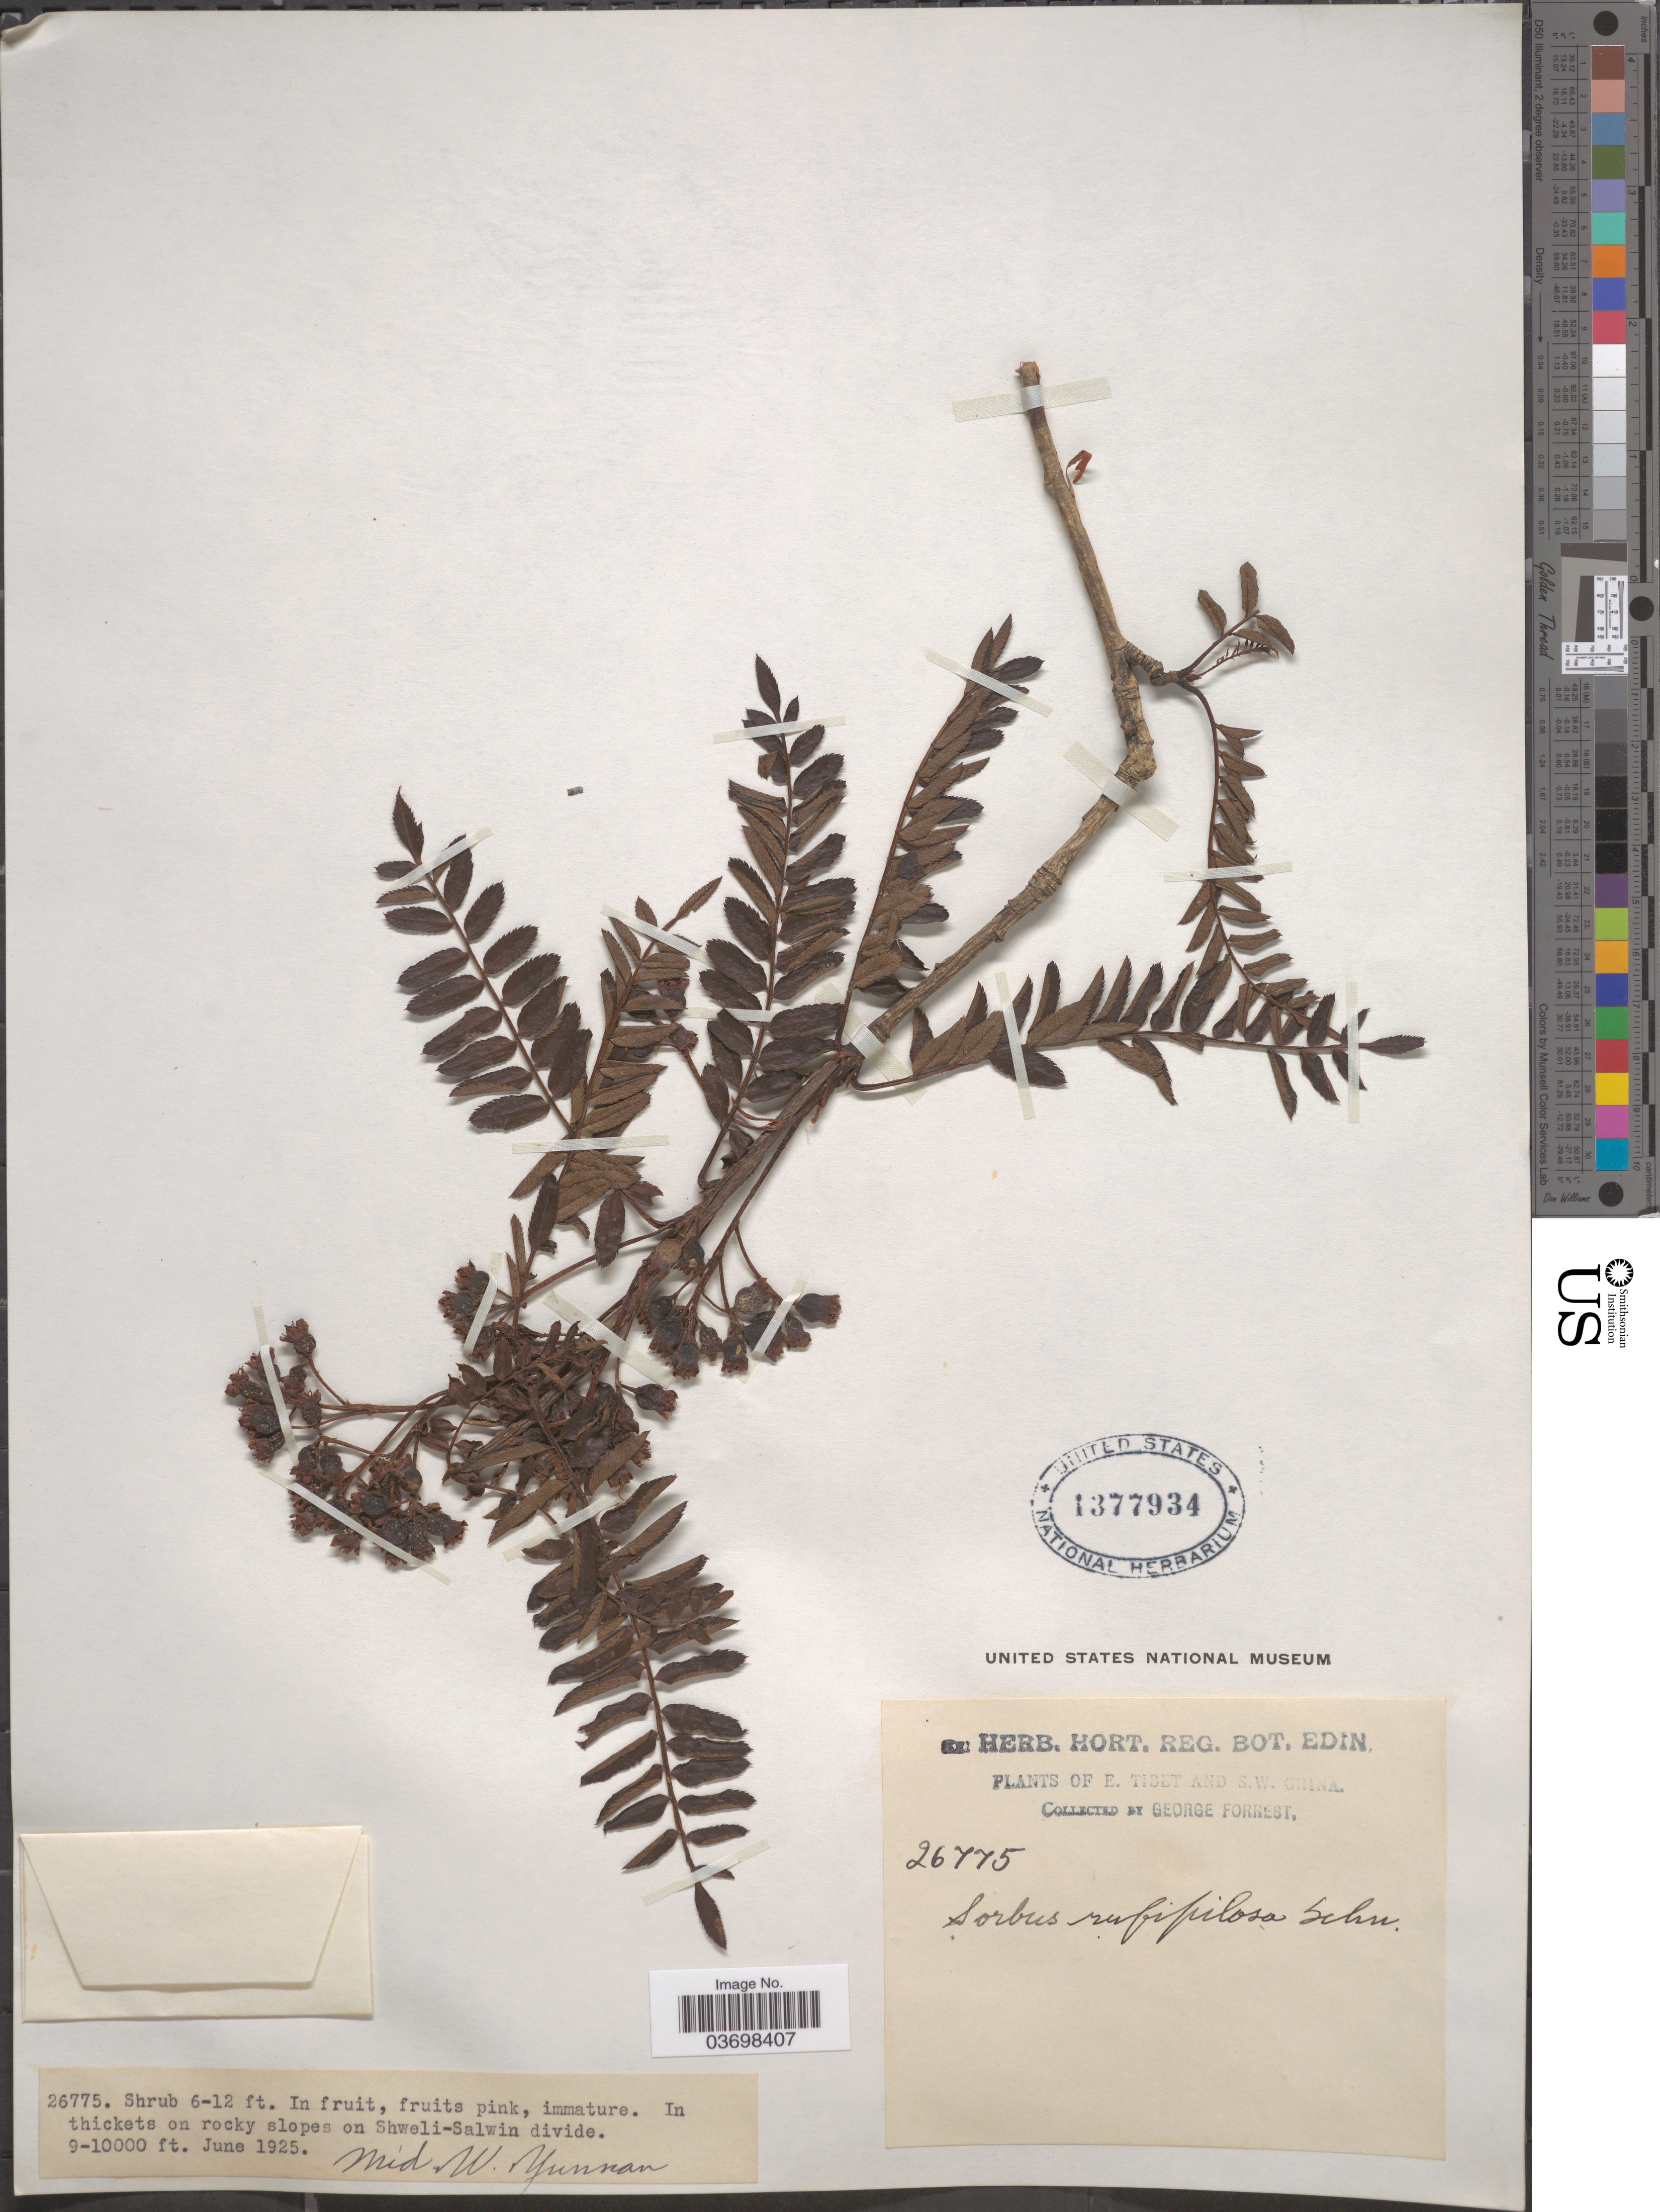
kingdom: Plantae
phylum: Tracheophyta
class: Magnoliopsida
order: Rosales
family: Rosaceae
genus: Sorbus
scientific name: Sorbus rufopilosa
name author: C.K. Schneid.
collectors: G. Forrest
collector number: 26775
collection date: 1925-06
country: China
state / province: Yunnan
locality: S.W. China. On Shweli-Salwin divide. Mid W. Yunnan.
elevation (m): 2743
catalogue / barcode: US 1377934